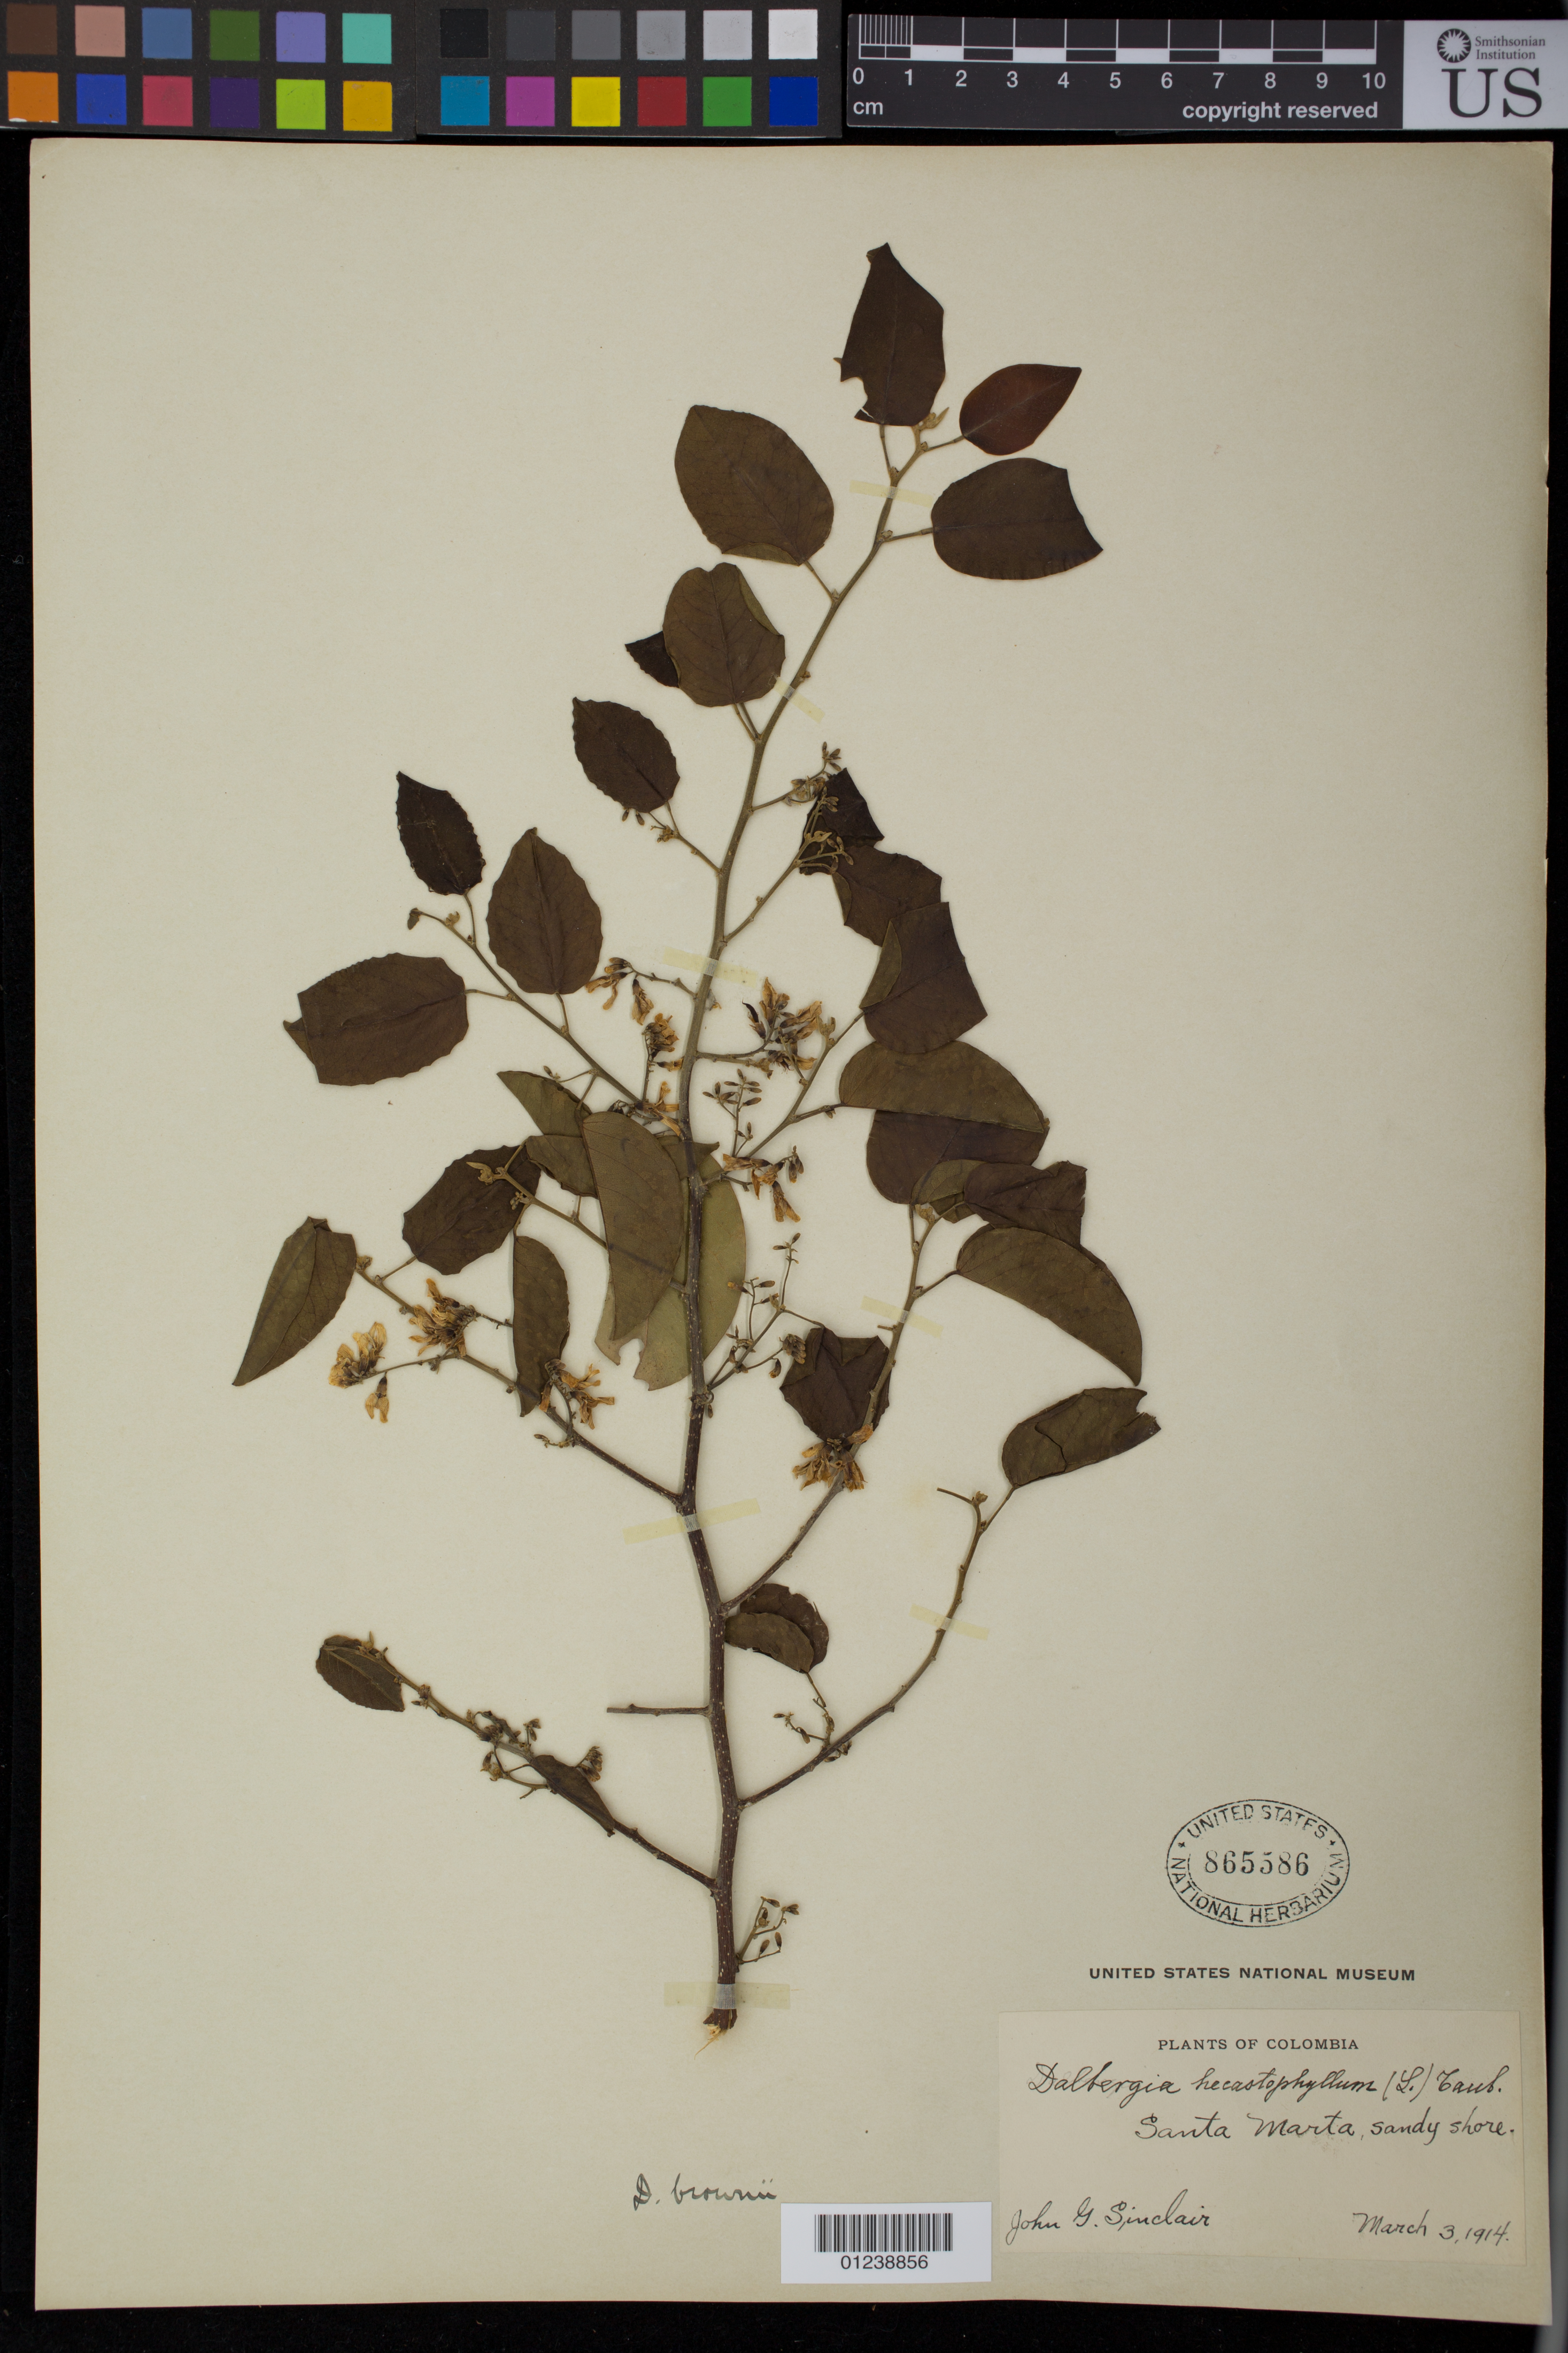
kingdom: Plantae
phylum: Tracheophyta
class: Magnoliopsida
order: Fabales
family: Fabaceae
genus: Dalbergia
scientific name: Dalbergia brownei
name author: (Jacq.) Schinz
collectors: J. G. Sinclair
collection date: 1914-03-03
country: Colombia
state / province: Magdalena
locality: Santa Marta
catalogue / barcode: US 865586